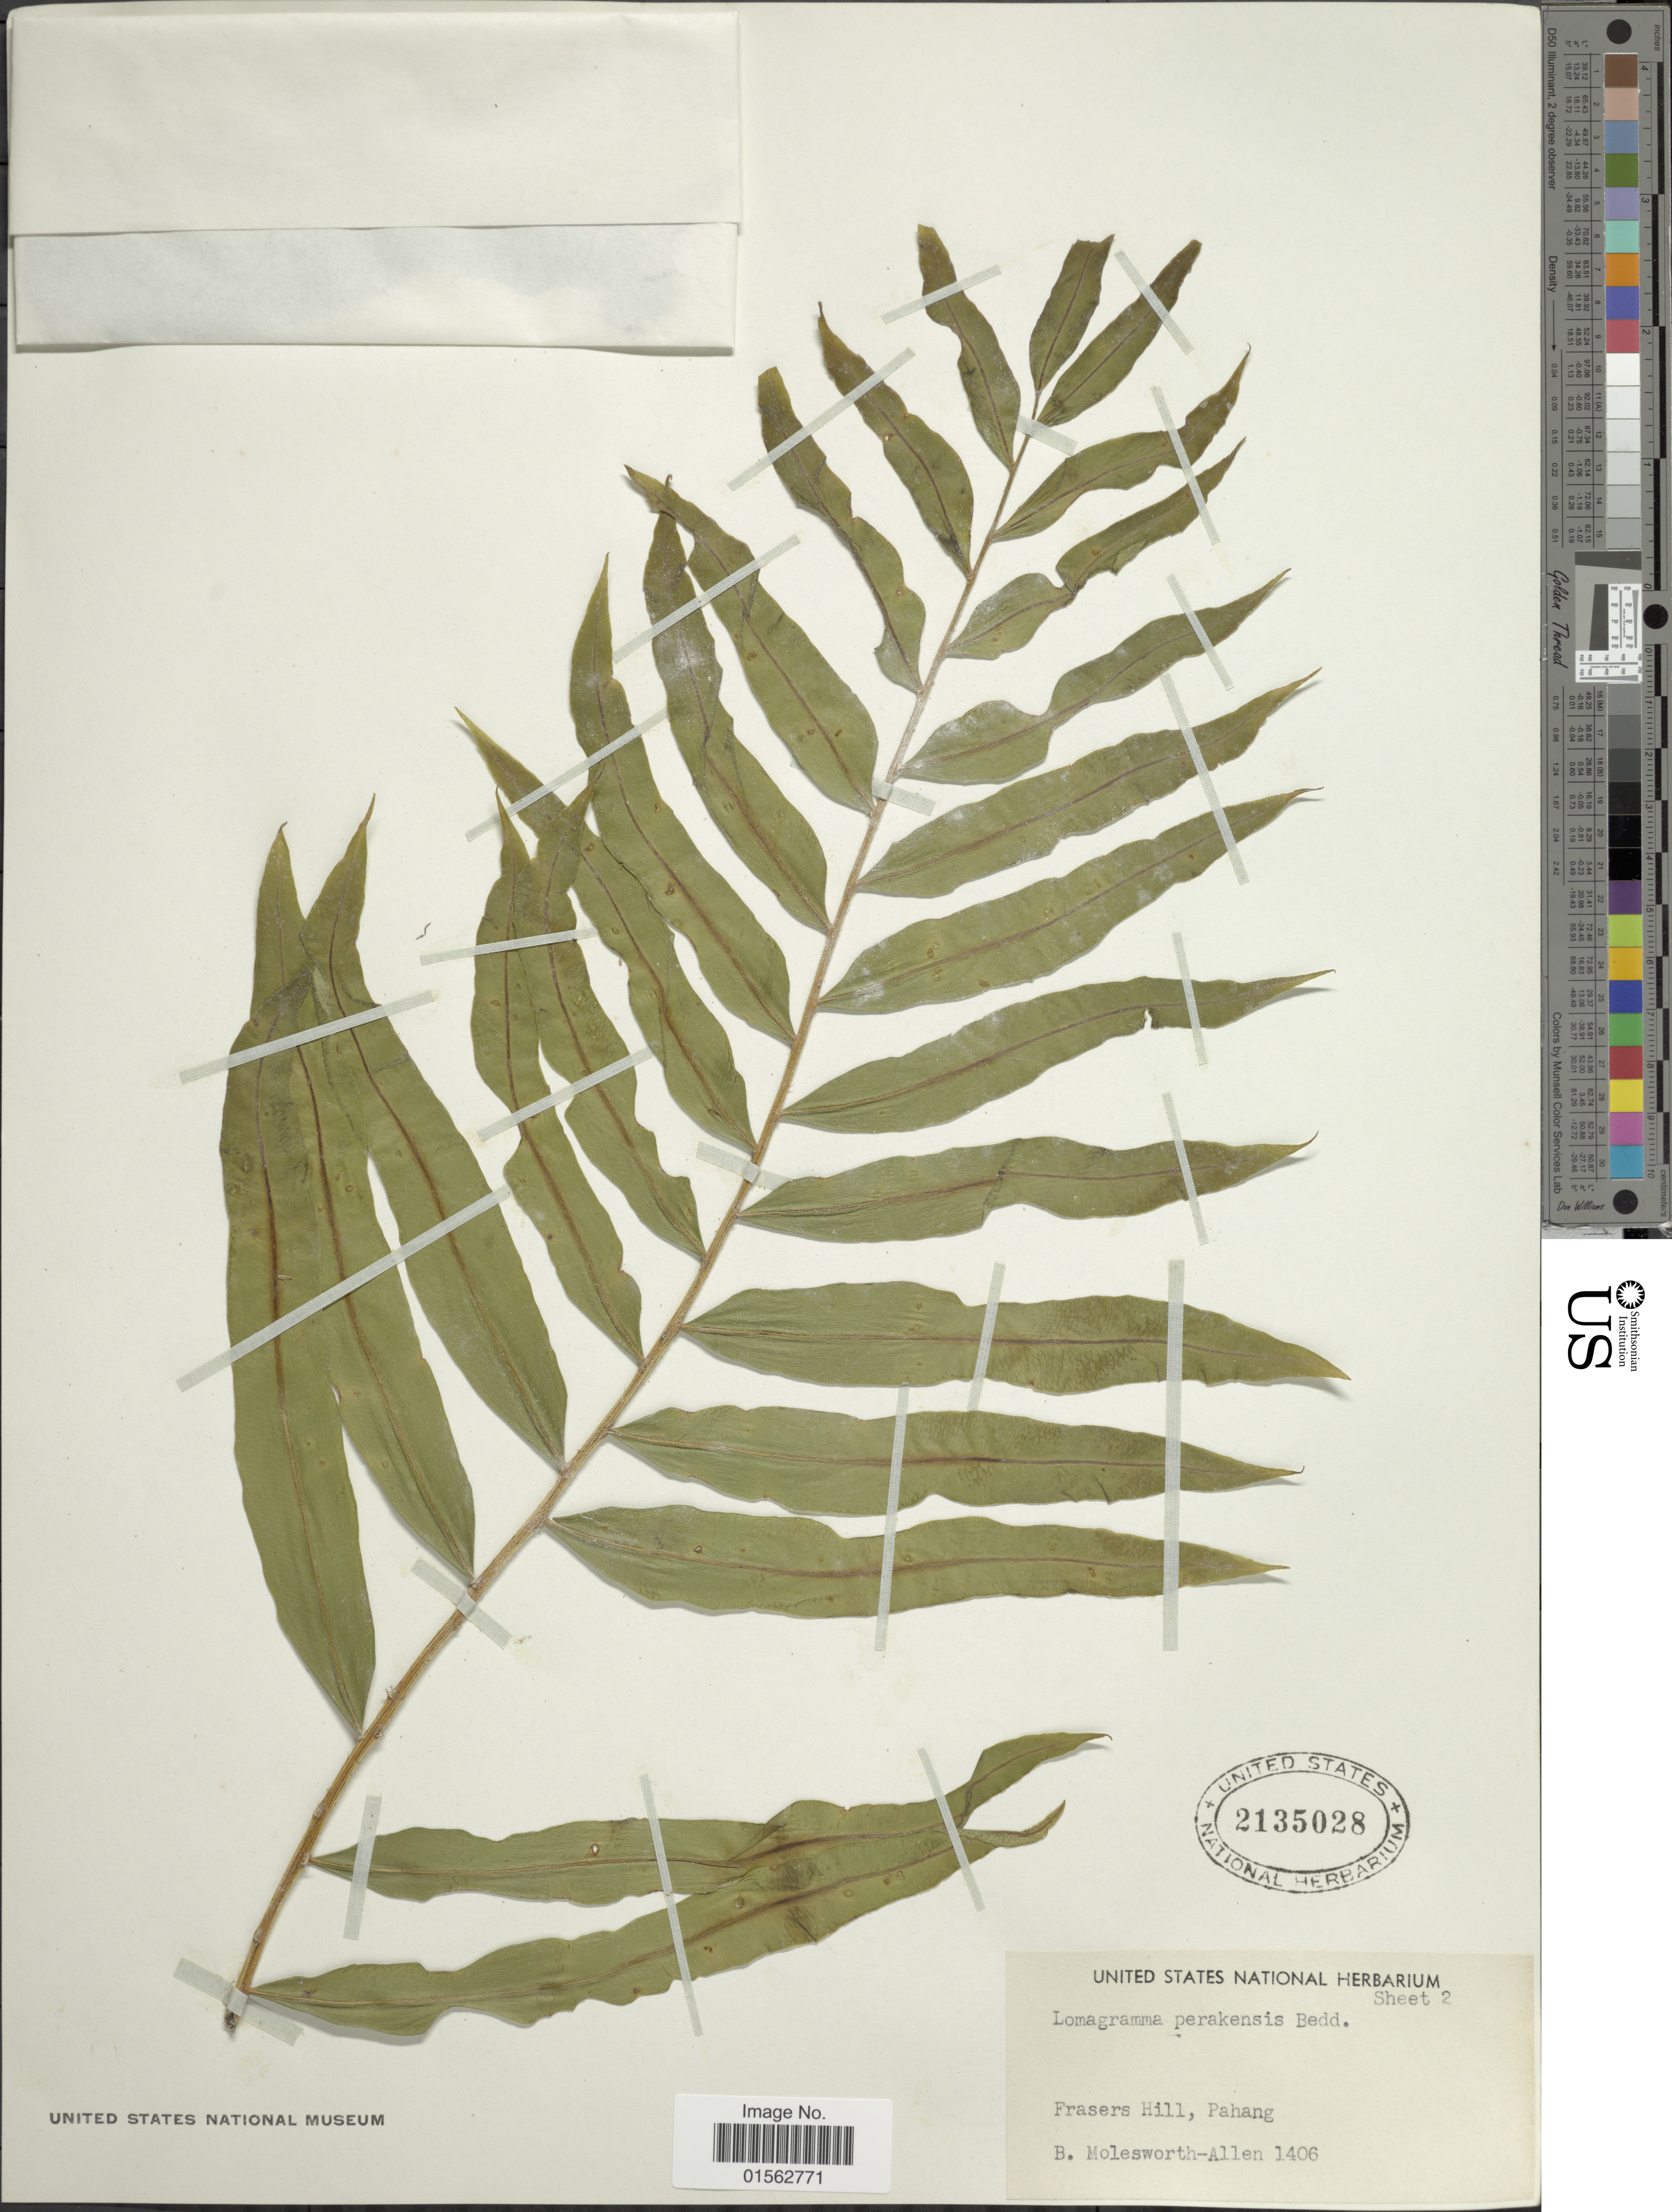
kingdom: Plantae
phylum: Tracheophyta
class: Polypodiopsida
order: Polypodiales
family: Dryopteridaceae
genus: Lomagramma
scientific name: Lomagramma perakensis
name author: Bedd.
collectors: B. E. G. Molesworth-Allen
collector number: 1406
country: Malaysia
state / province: Pahang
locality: Frasers Hill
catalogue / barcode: US 2135028